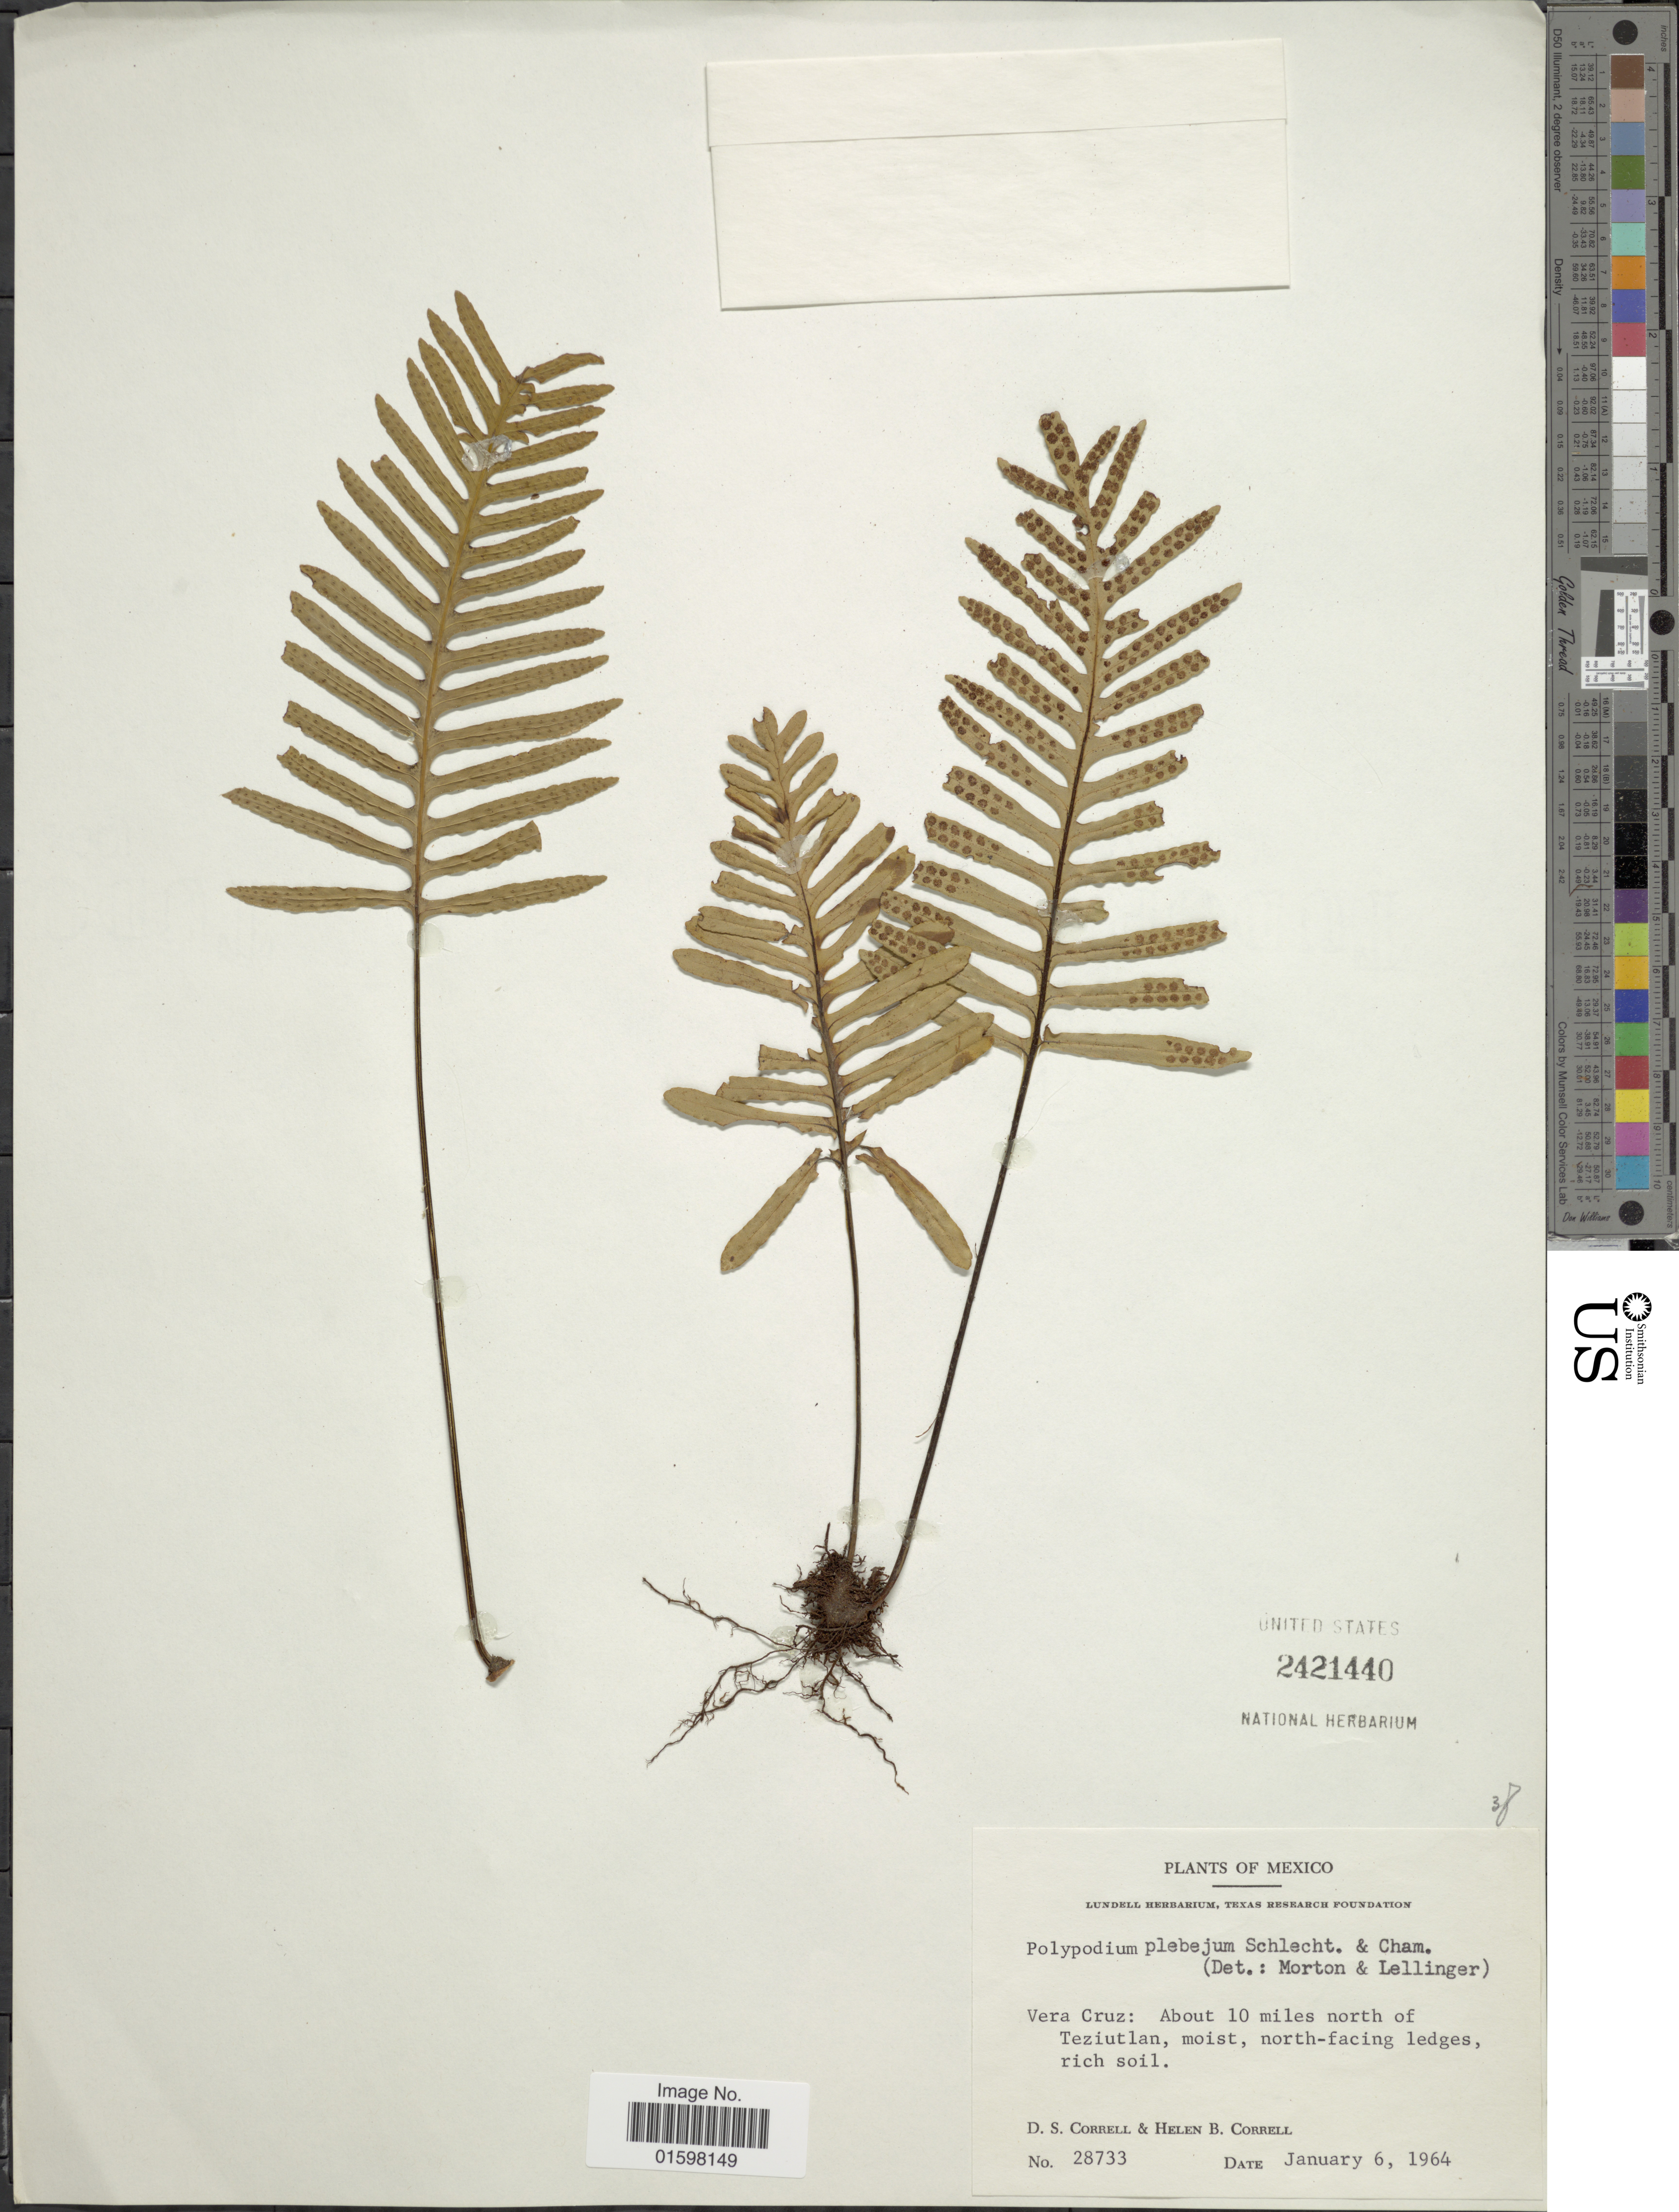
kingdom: Plantae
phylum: Tracheophyta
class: Polypodiopsida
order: Polypodiales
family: Polypodiaceae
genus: Pleopeltis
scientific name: Pleopeltis plebeia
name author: (Schltdl. ex Cham.) A.R. Sm. & Tejero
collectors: D. S. Correll & H. Correll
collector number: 28733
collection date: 1964-01-06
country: Mexico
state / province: Veracruz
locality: Vera Cruz: about 10 miles north of Teziutlan, north-facing ledges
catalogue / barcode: US 2421440